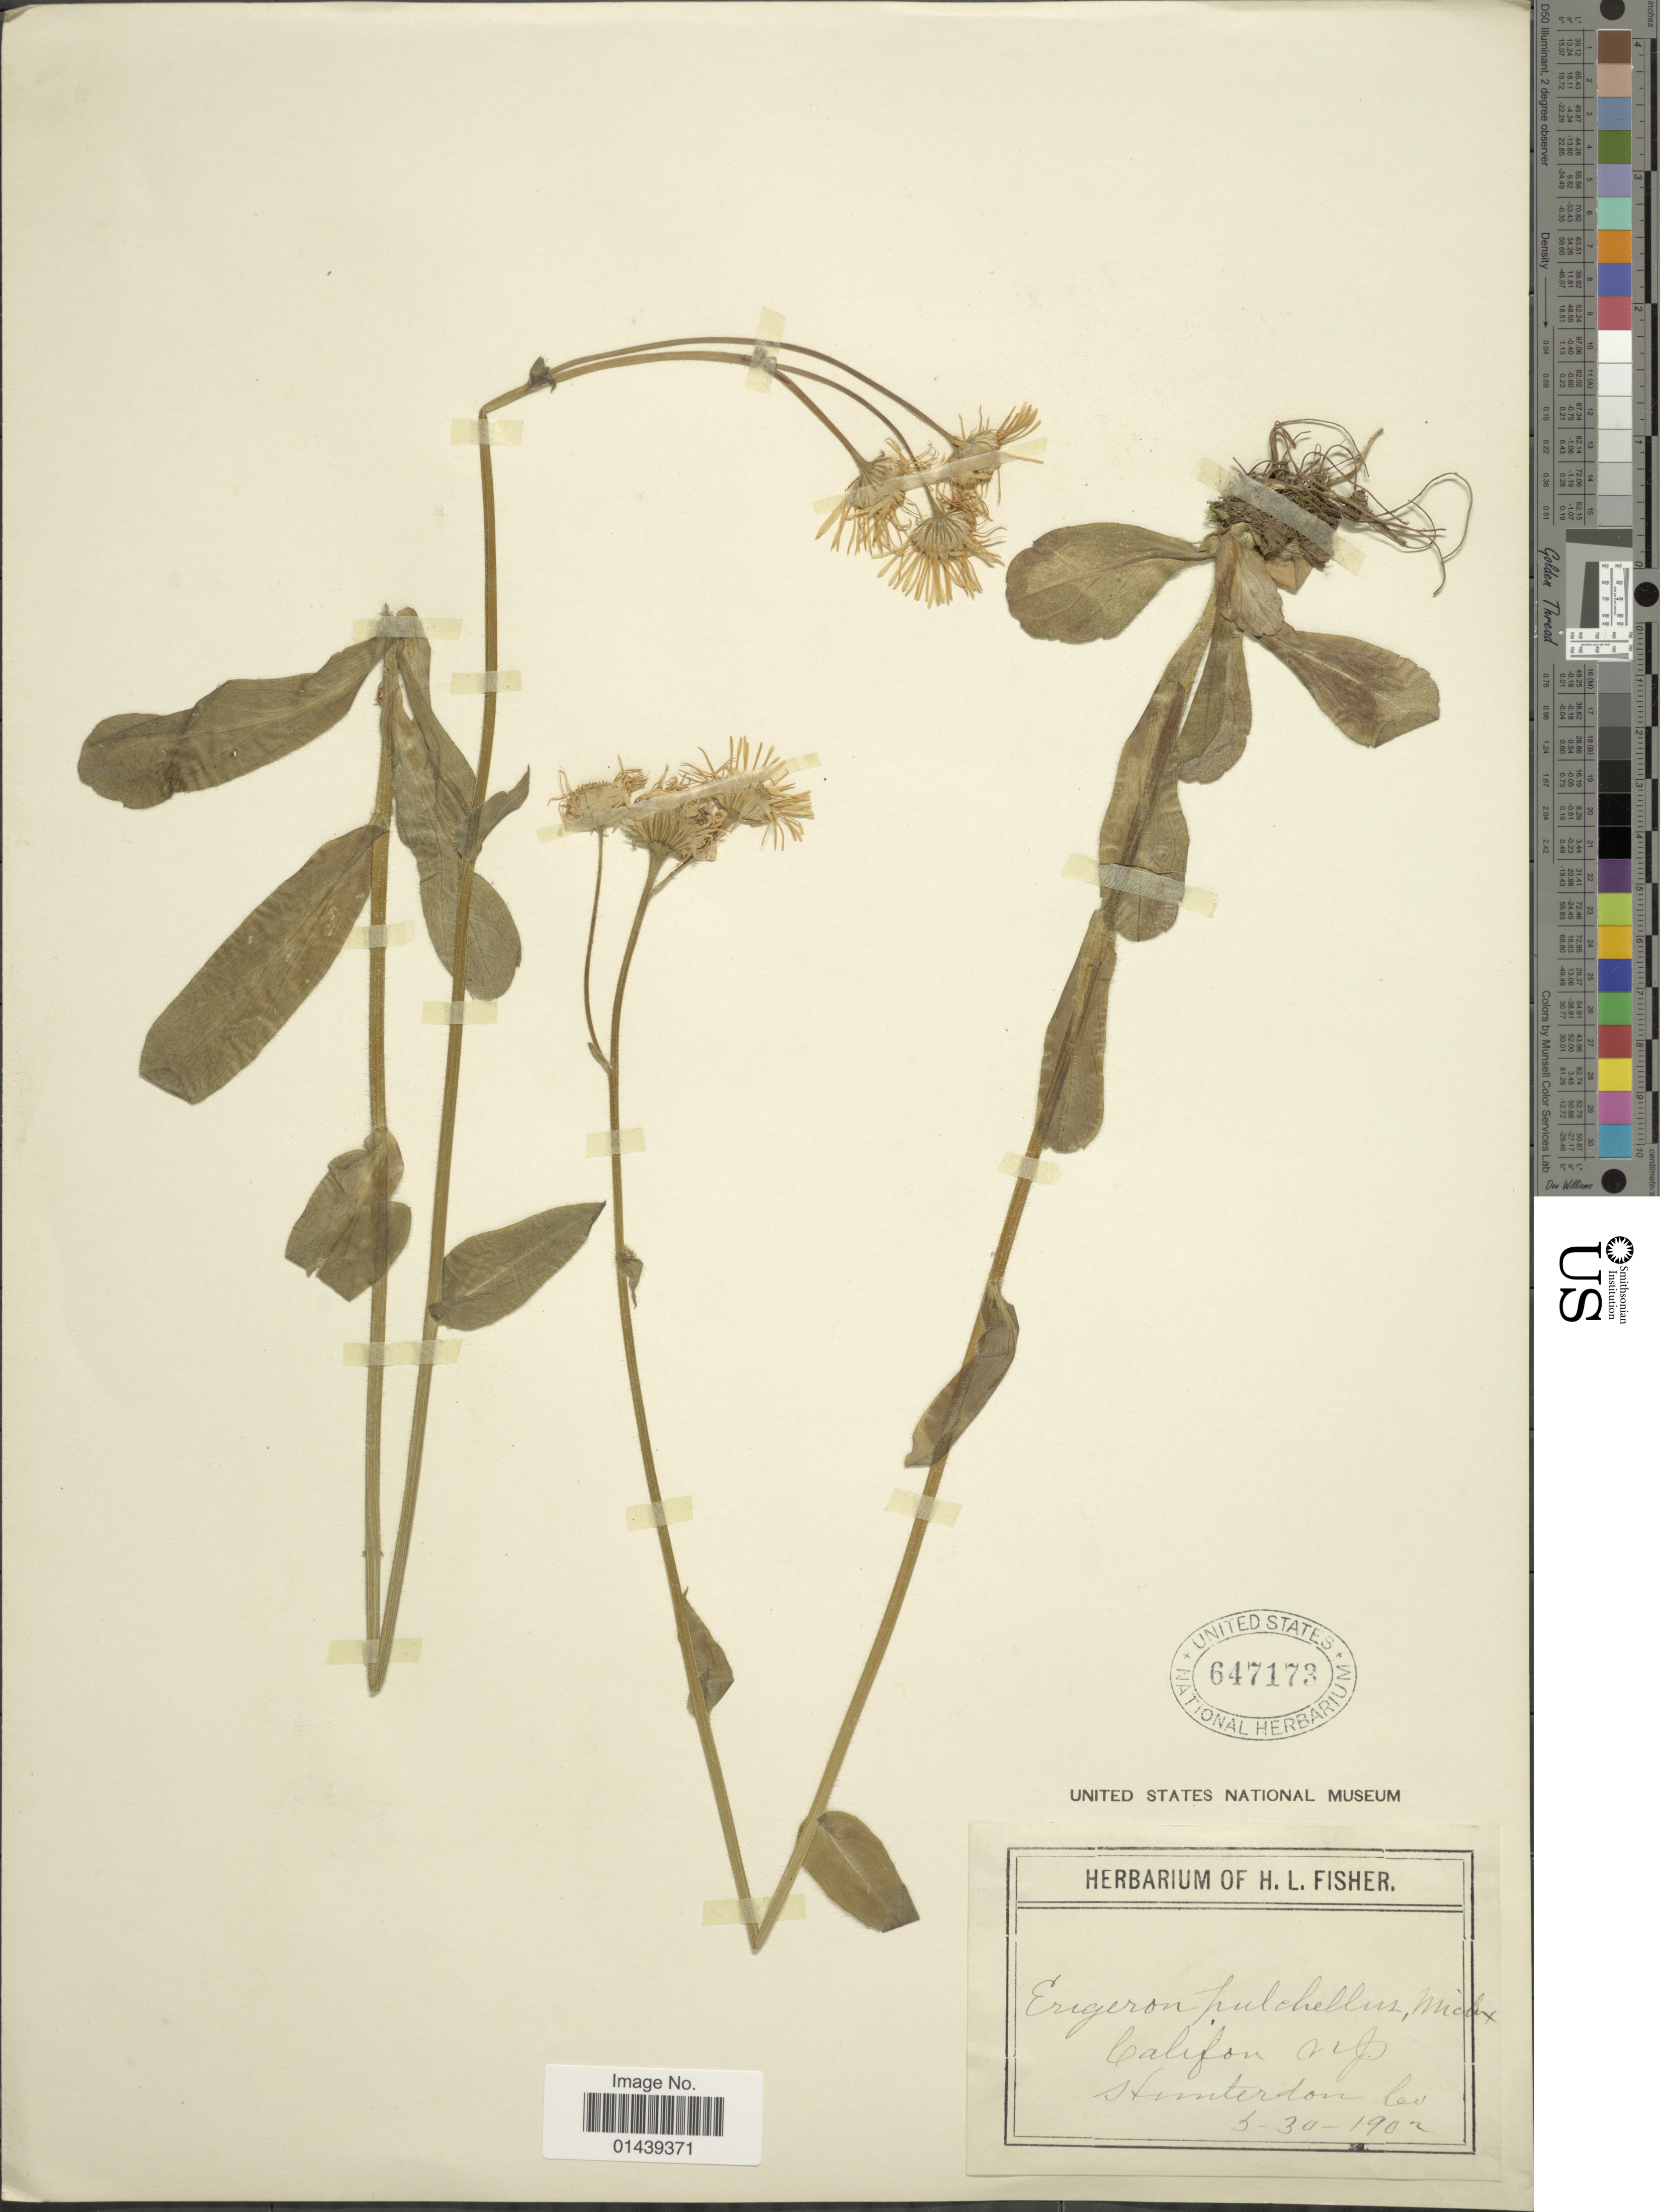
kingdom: Plantae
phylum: Tracheophyta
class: Magnoliopsida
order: Asterales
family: Asteraceae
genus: Erigeron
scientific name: Erigeron pulchellus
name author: Michx.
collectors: ex herb. of H. L. Fisher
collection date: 1902-05-30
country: United States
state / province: New Jersey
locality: Hunterdon Co.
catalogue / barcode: US 647173